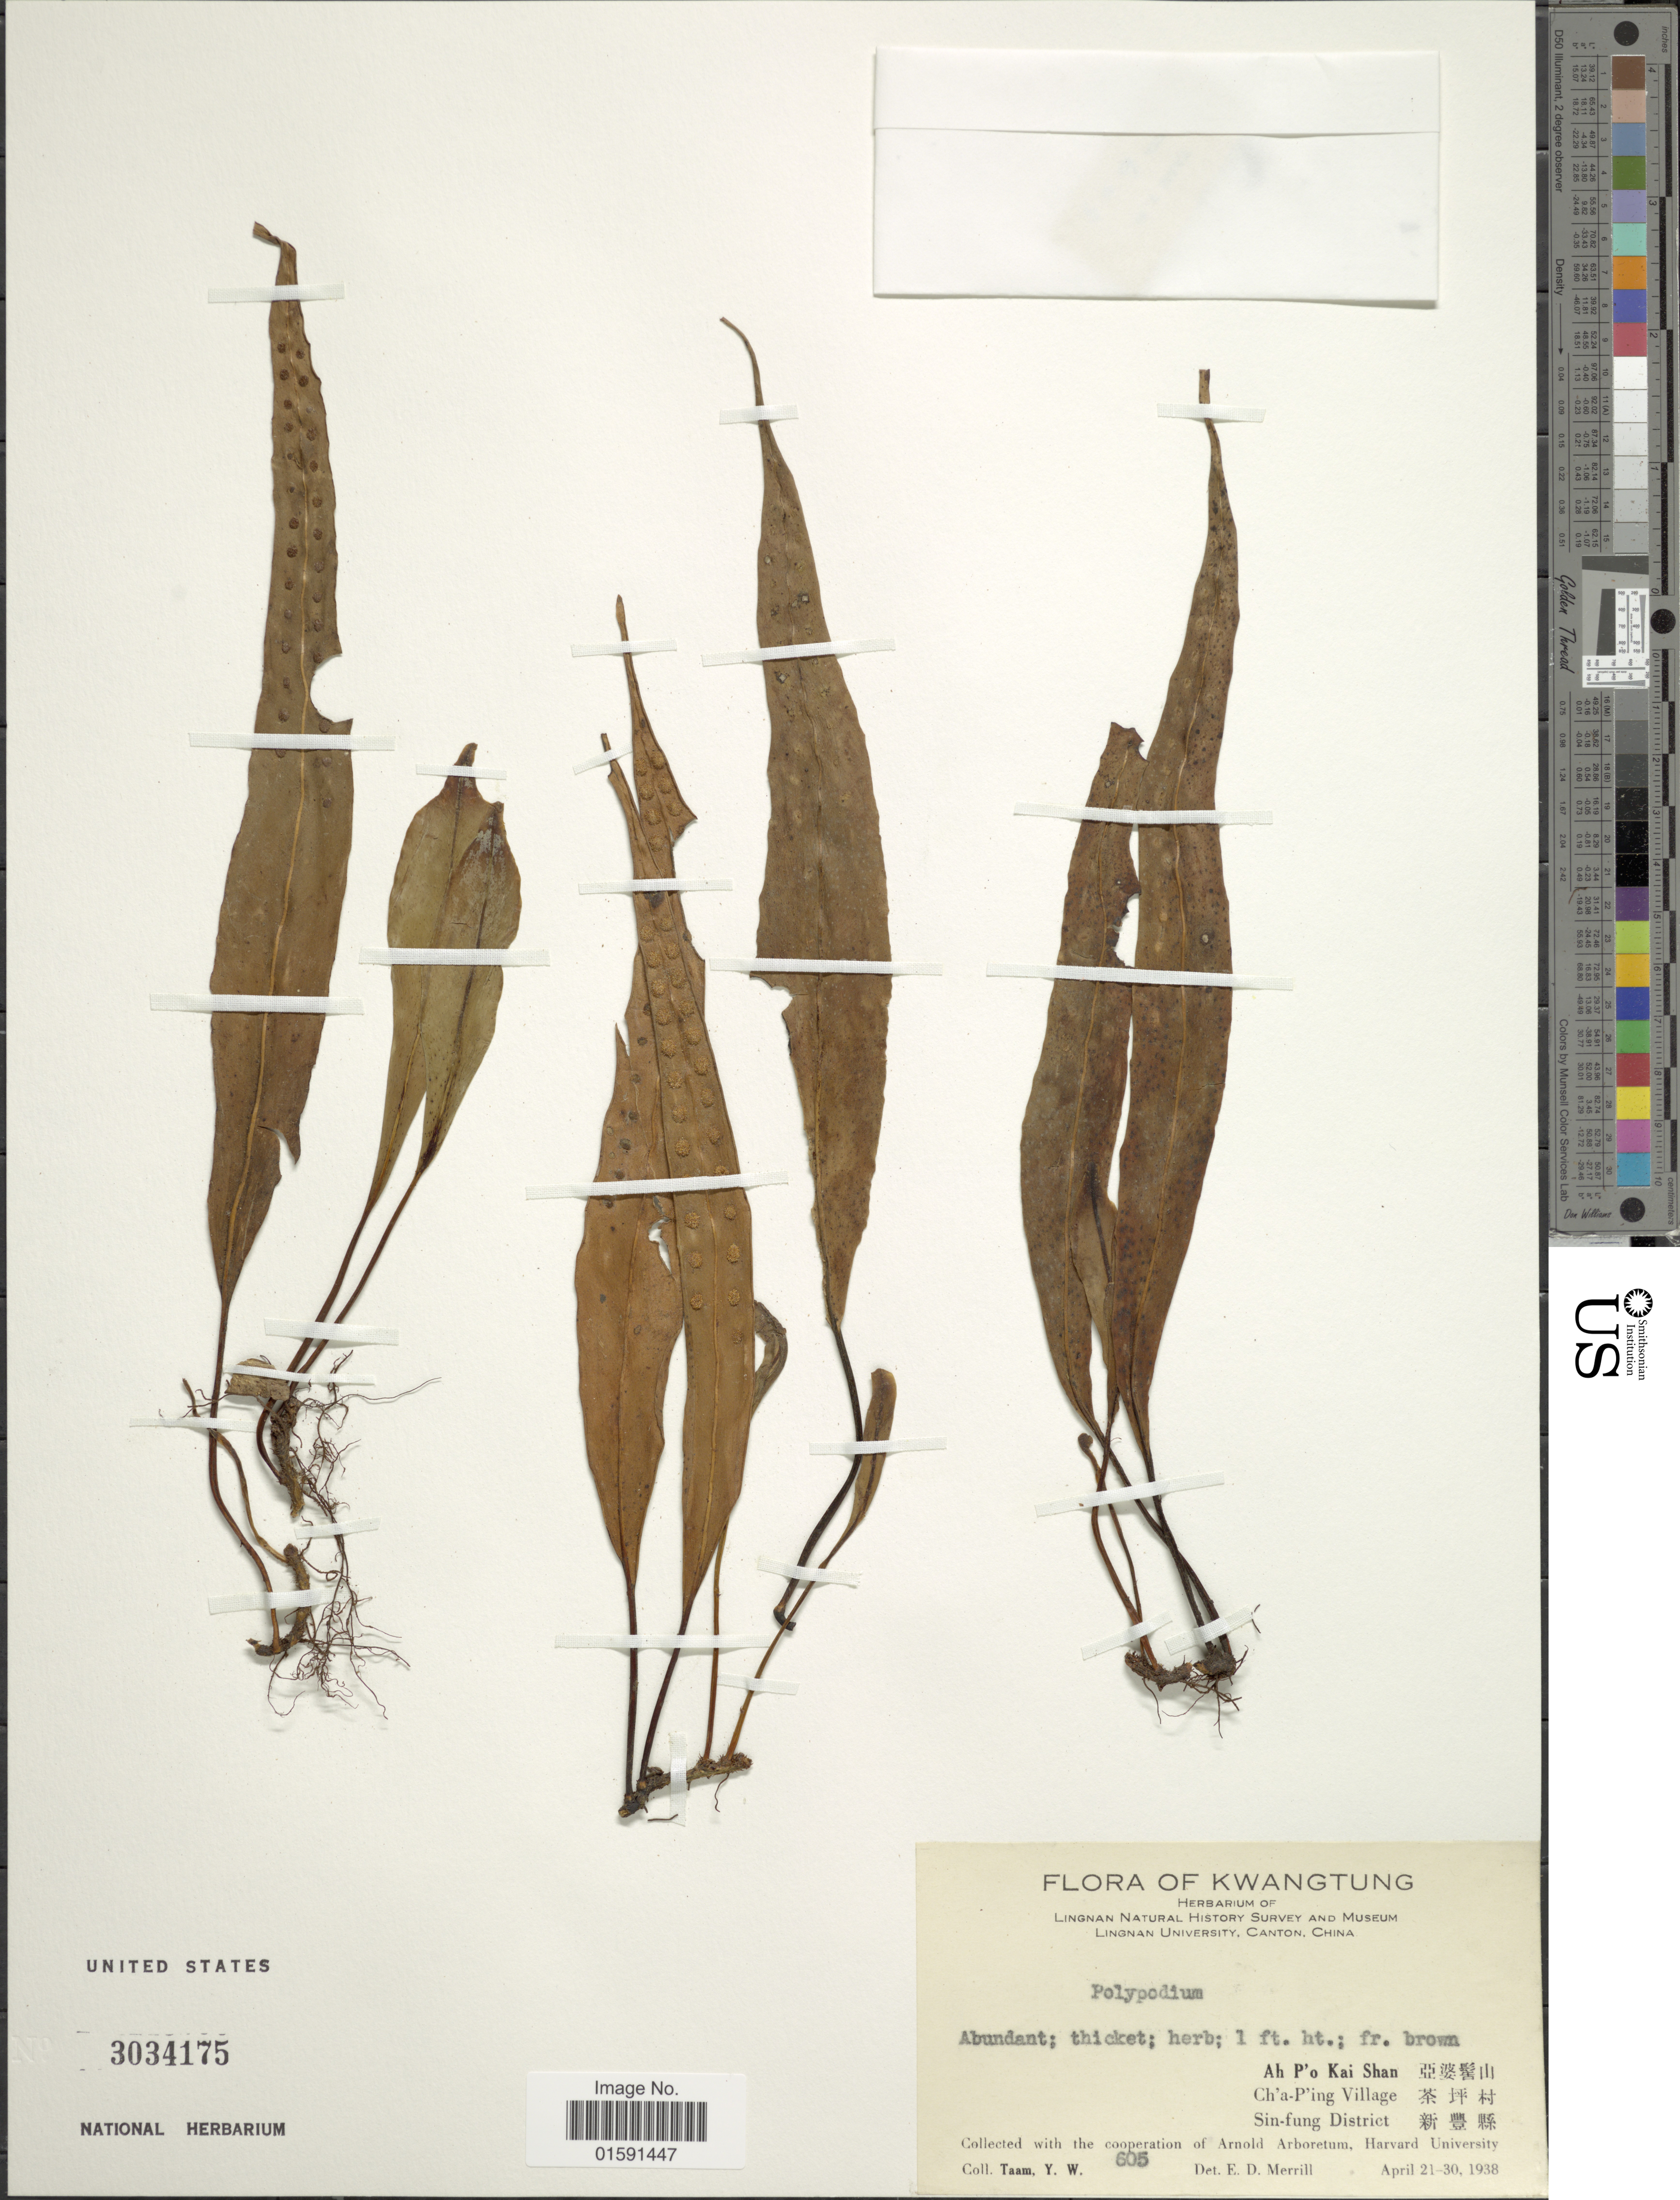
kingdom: Plantae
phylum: Tracheophyta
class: Polypodiopsida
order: Polypodiales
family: Polypodiaceae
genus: Selliguea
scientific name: Selliguea sp.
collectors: Y. W. Taam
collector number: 605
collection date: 1938-04-21/1938-04-30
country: China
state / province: Guangdong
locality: Kwangtung. Ah P'o Kai Shan. Ch'a P' ing village. Sin-fung District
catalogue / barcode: US 3034175